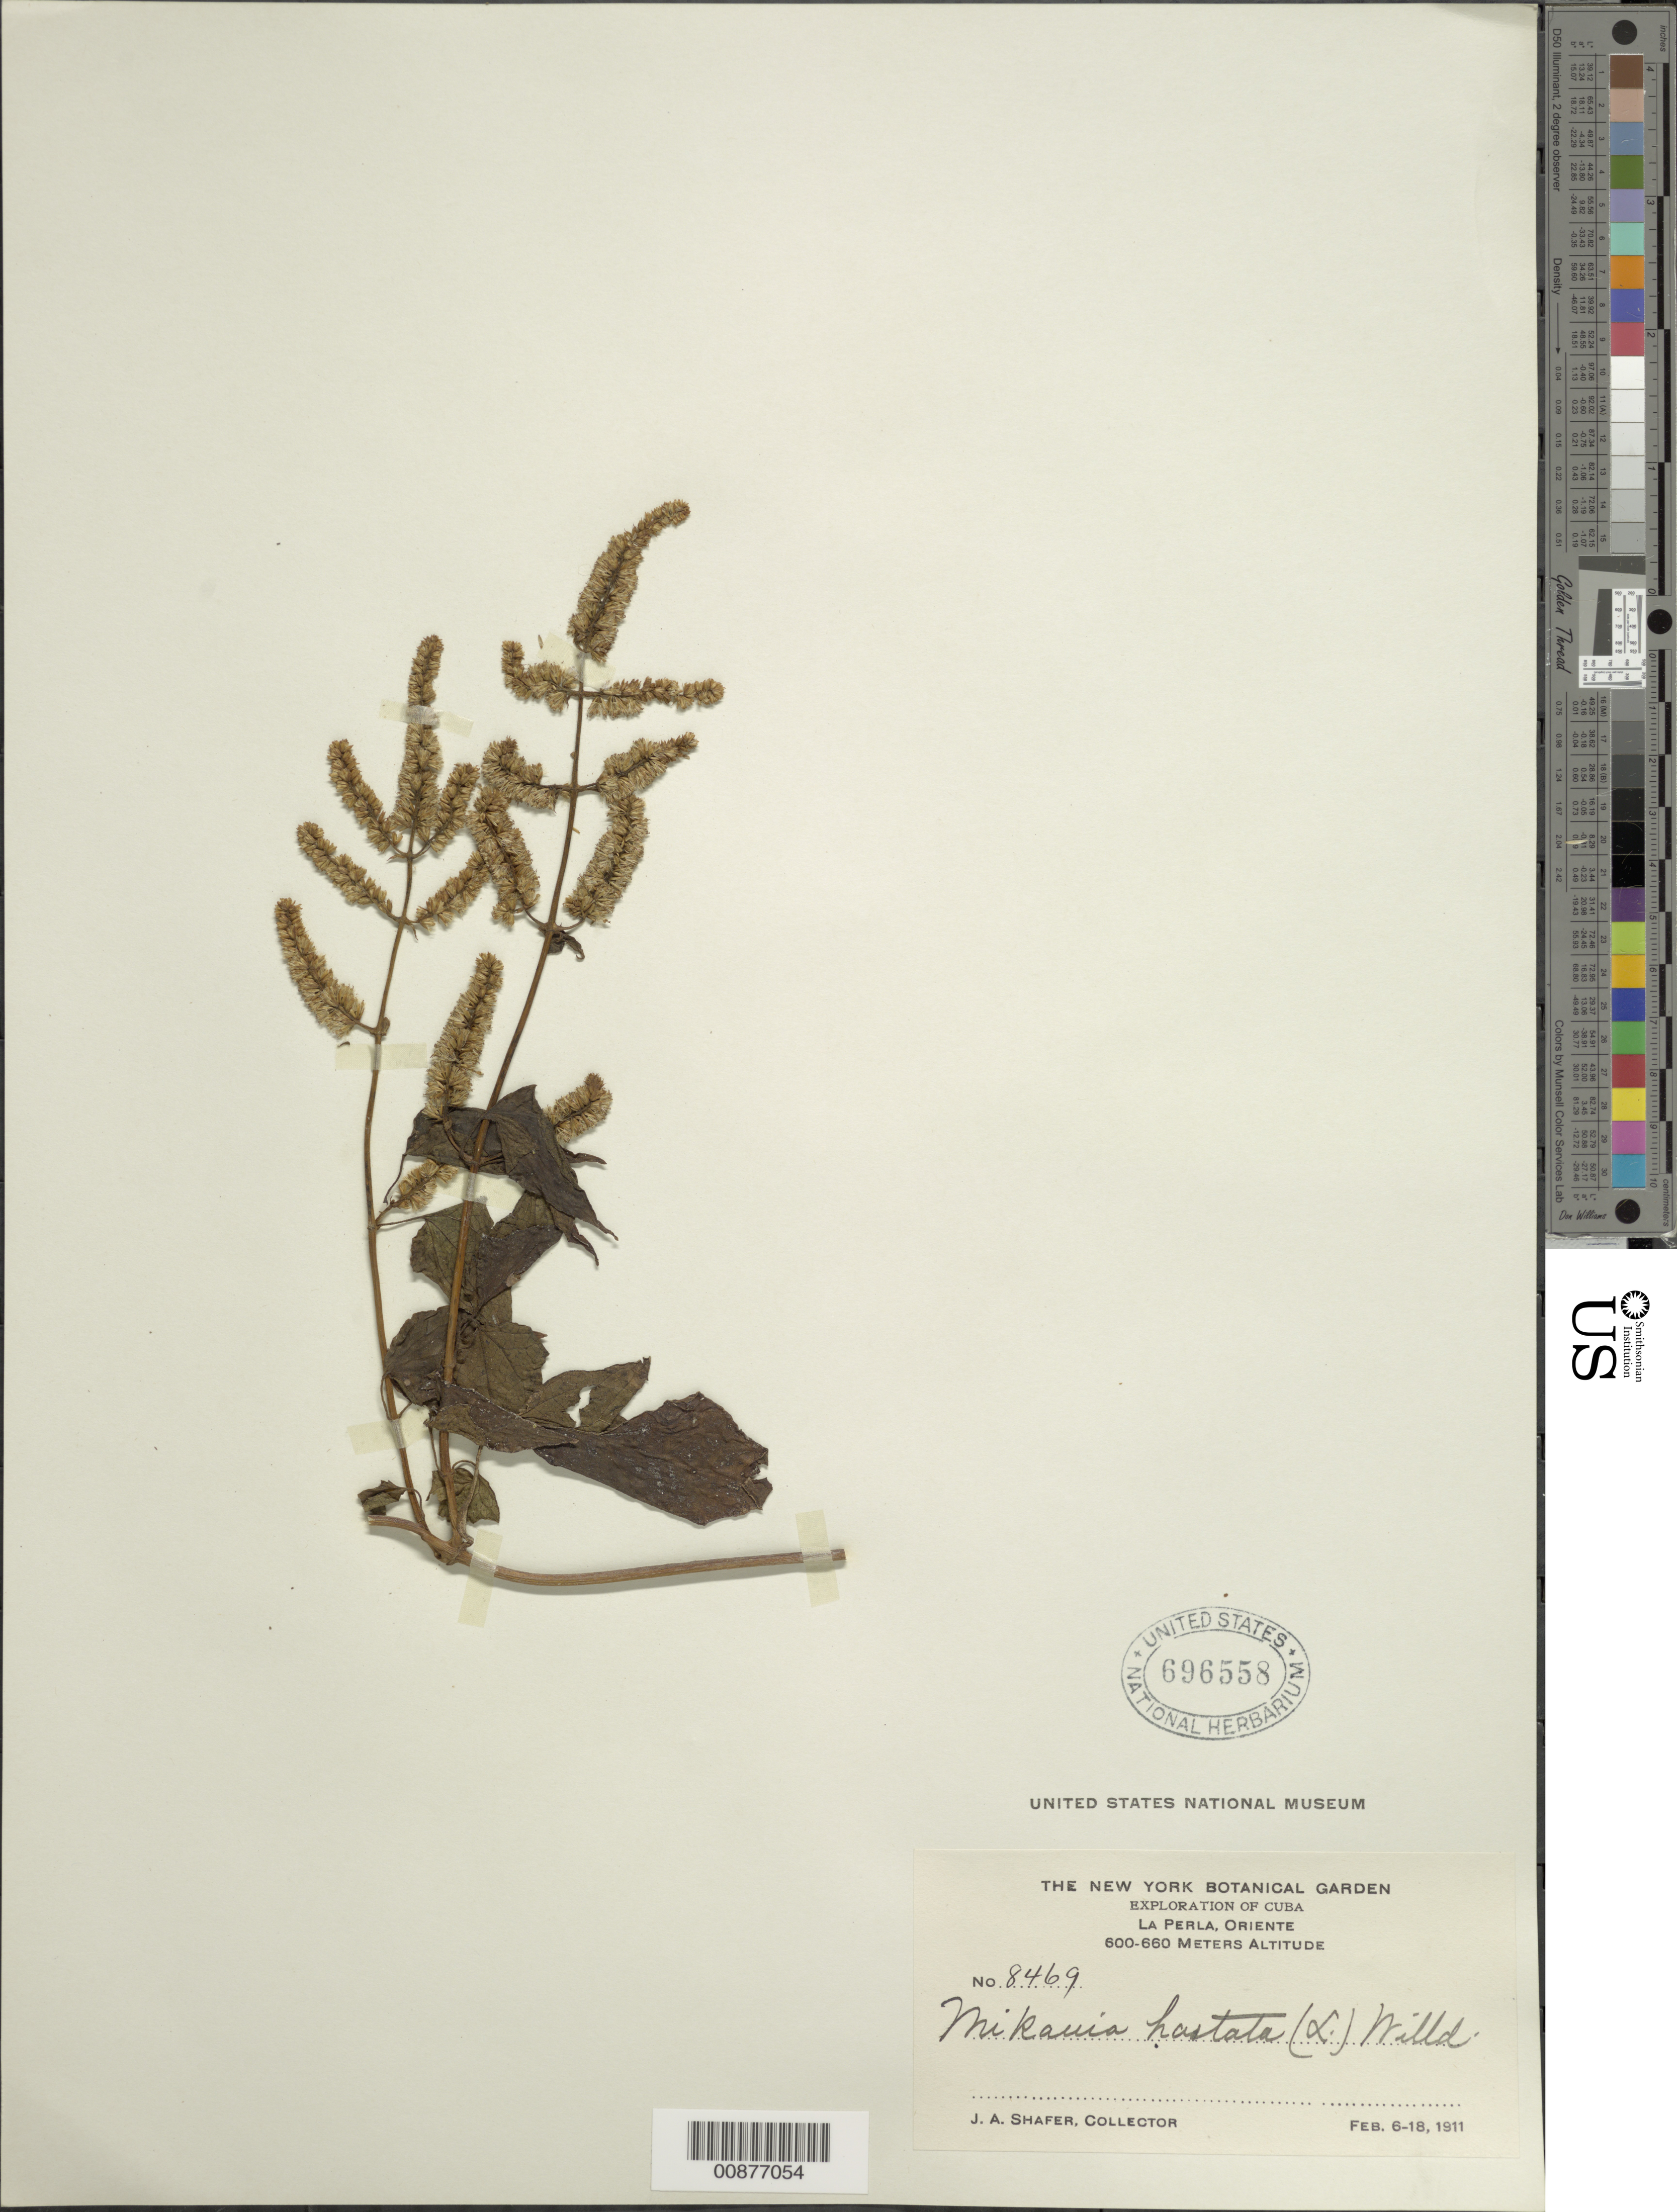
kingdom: Plantae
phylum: Tracheophyta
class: Magnoliopsida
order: Asterales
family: Asteraceae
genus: Mikania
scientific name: Mikania hastata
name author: (L.) Willd.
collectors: J. A. Shafer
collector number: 8469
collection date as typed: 06 Feb 1911 to 18 Feb 1911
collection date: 1911-02-06/1911-02-18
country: Cuba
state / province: Oriente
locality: La Perla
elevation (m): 600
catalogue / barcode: US 696558